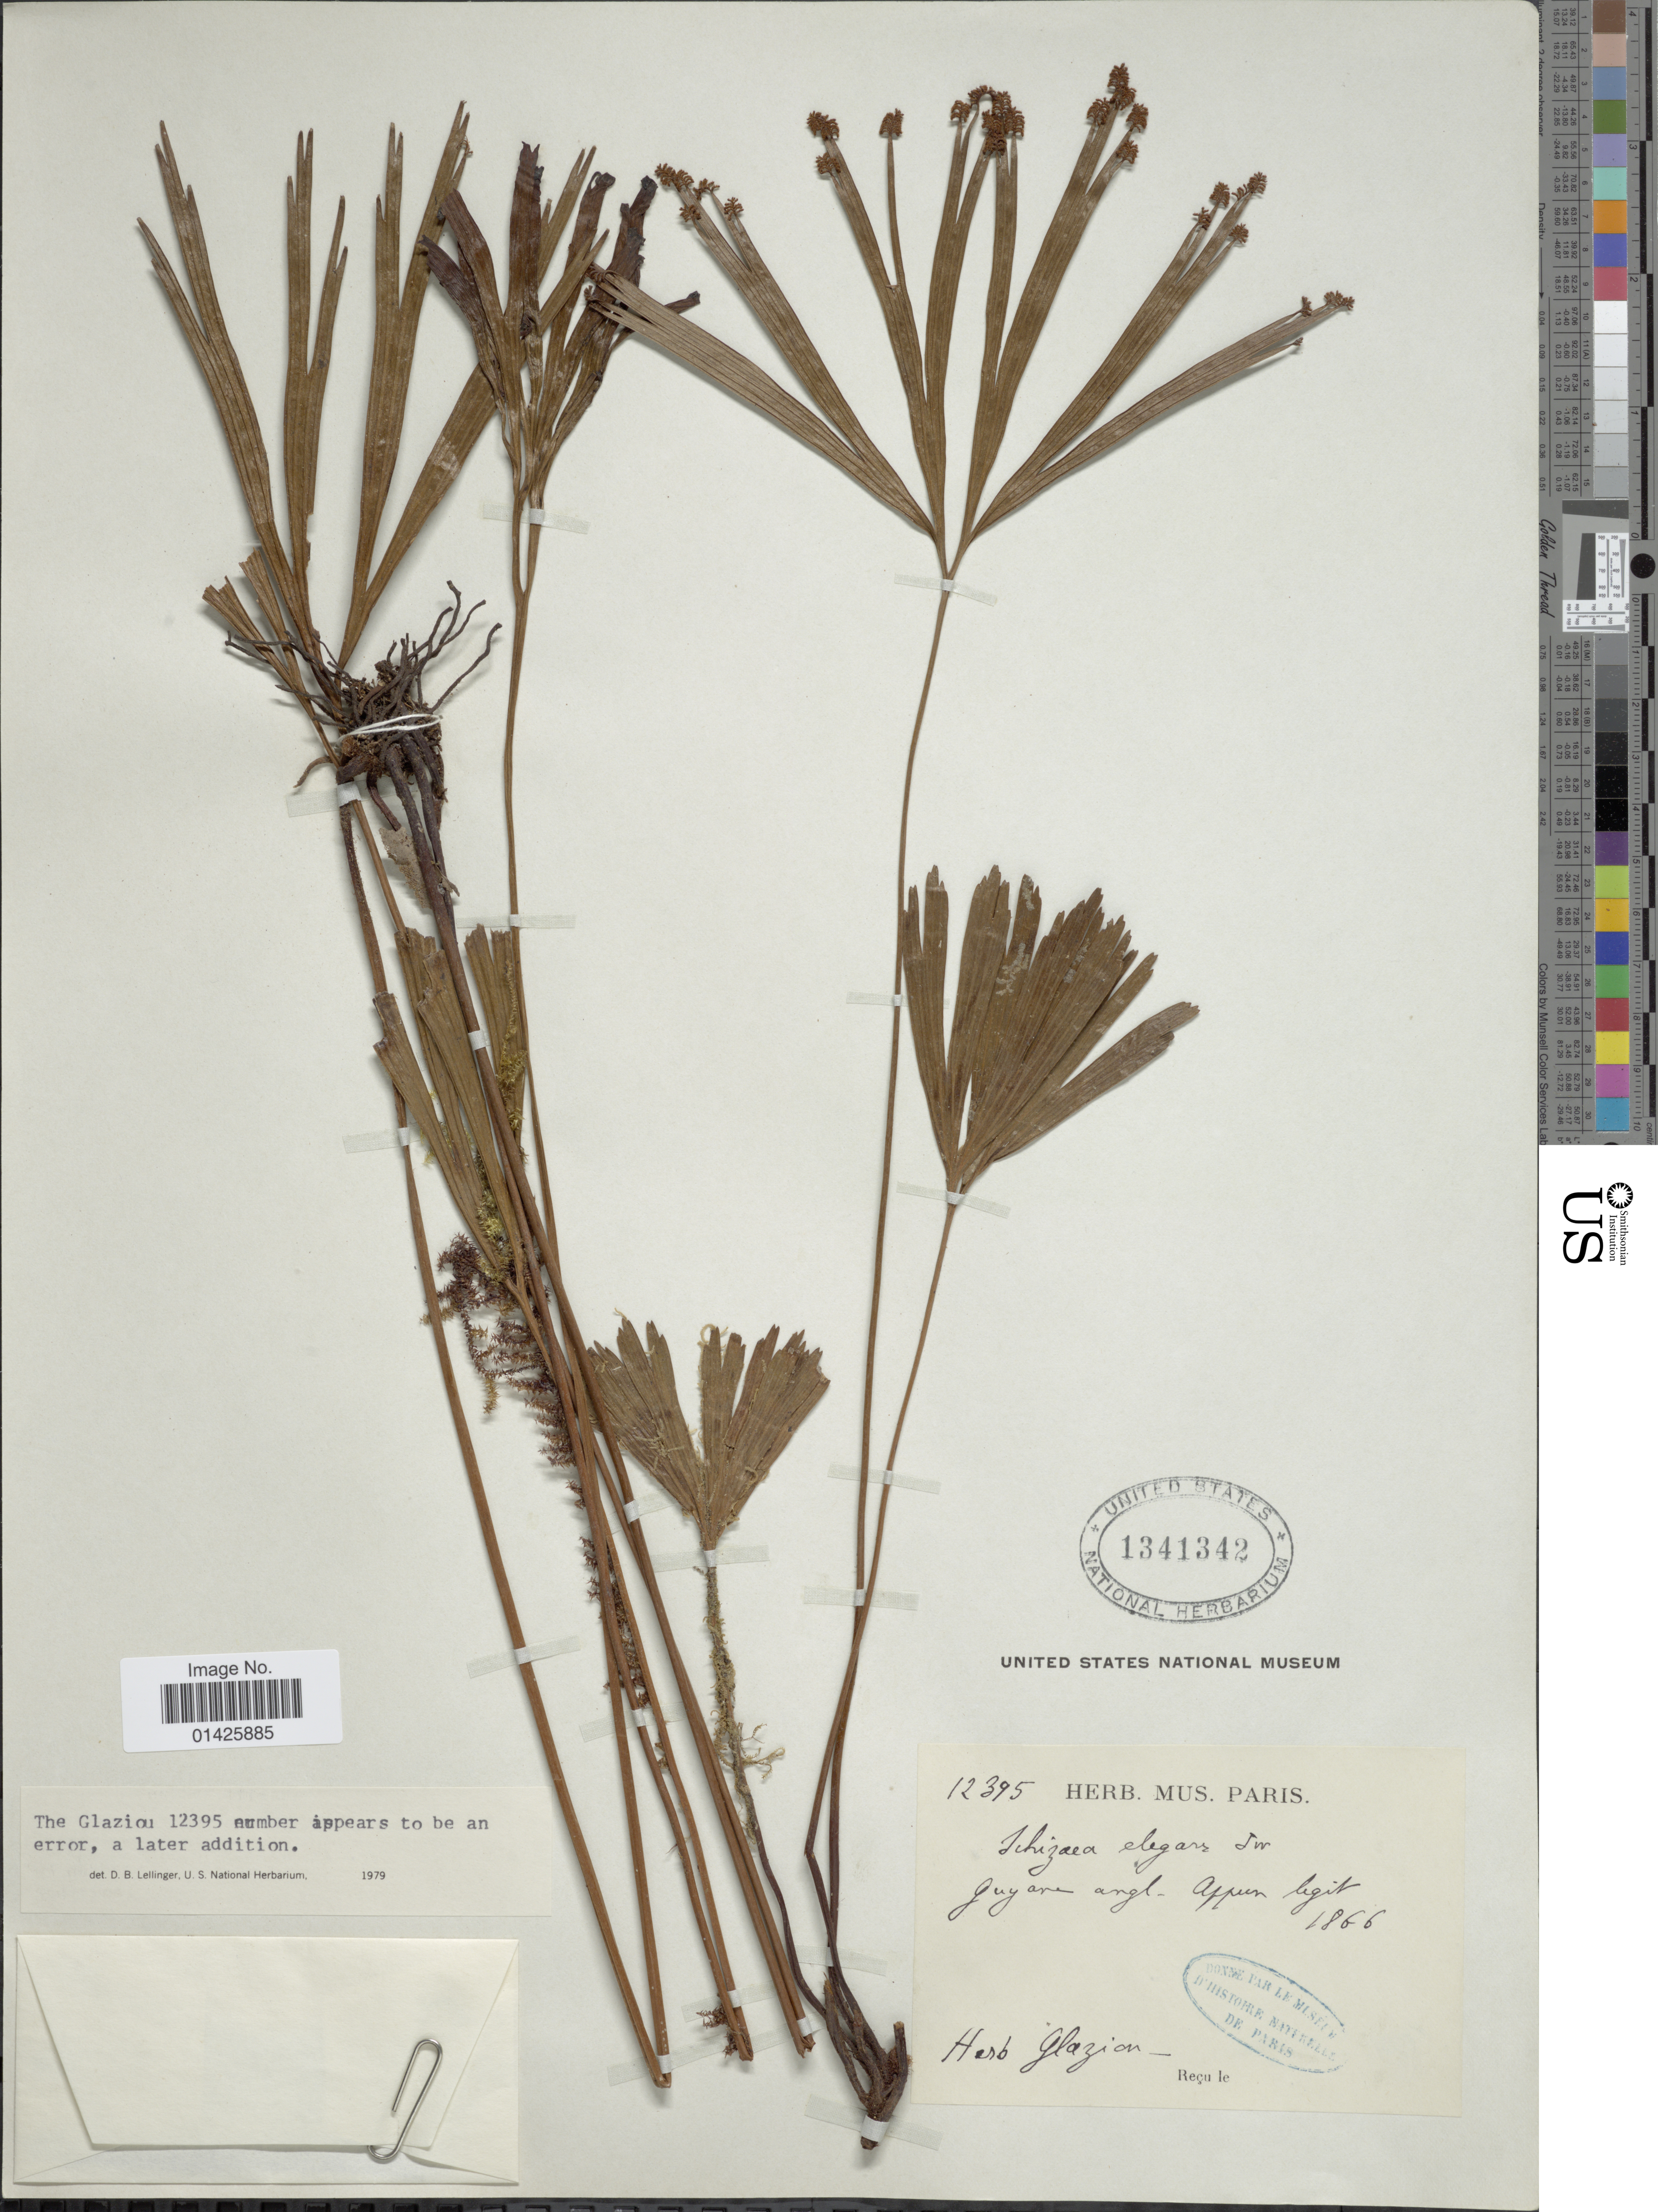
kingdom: Plantae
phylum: Tracheophyta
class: Polypodiopsida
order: Schizaeales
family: Schizaeaceae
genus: Schizaea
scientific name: Schizaea elegans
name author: (Vahl) Sw.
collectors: Glaziou, --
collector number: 12395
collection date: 1866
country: Guyana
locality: Guyane angl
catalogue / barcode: US 1341342